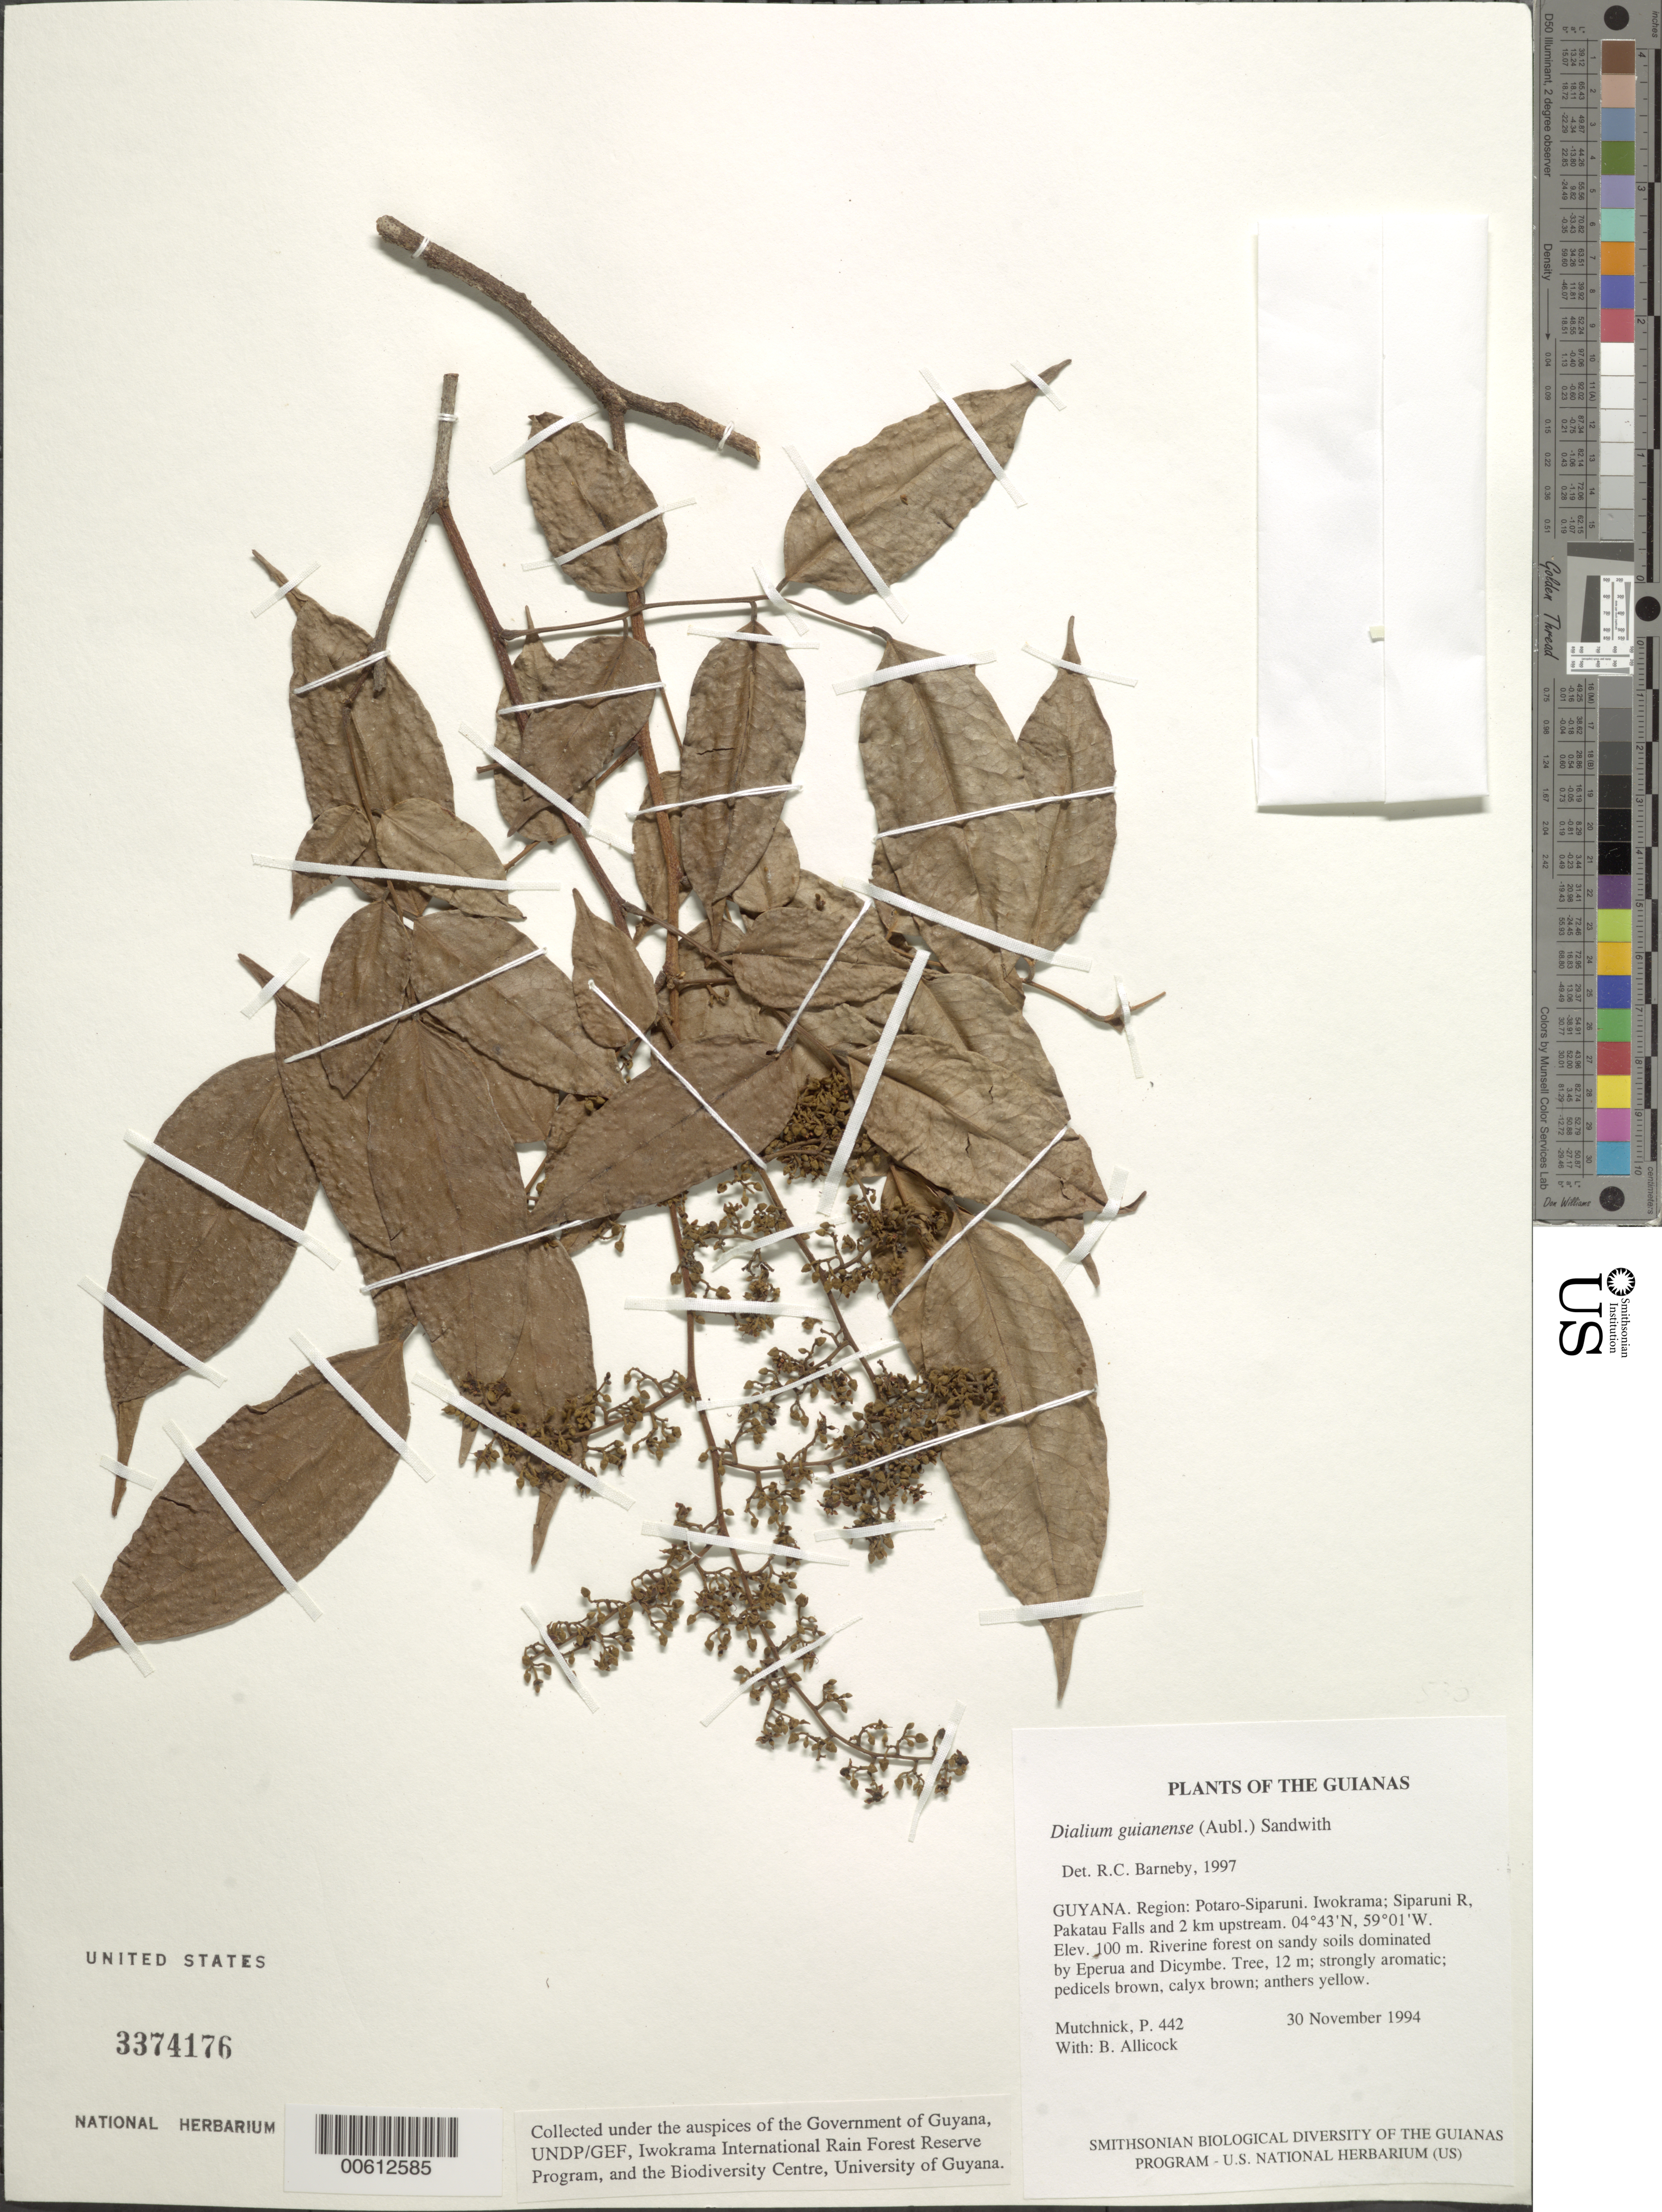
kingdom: Plantae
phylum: Tracheophyta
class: Magnoliopsida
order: Fabales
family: Fabaceae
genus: Dialium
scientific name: Dialium guianense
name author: (Aubl.) Sandwith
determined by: Barneby, Rupert C., (NY)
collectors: P. Mutchnick & B. Allicock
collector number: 442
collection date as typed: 30 November 1994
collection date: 1994-11-30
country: Guyana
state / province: Potaro-Siparuni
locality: Iwokrama; Siparuni R, Pakatau Falls and 2 km upstream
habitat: Riverine forest on sandy soils dominated by Eperua and Dicymbe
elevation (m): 100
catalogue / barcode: US 3374176